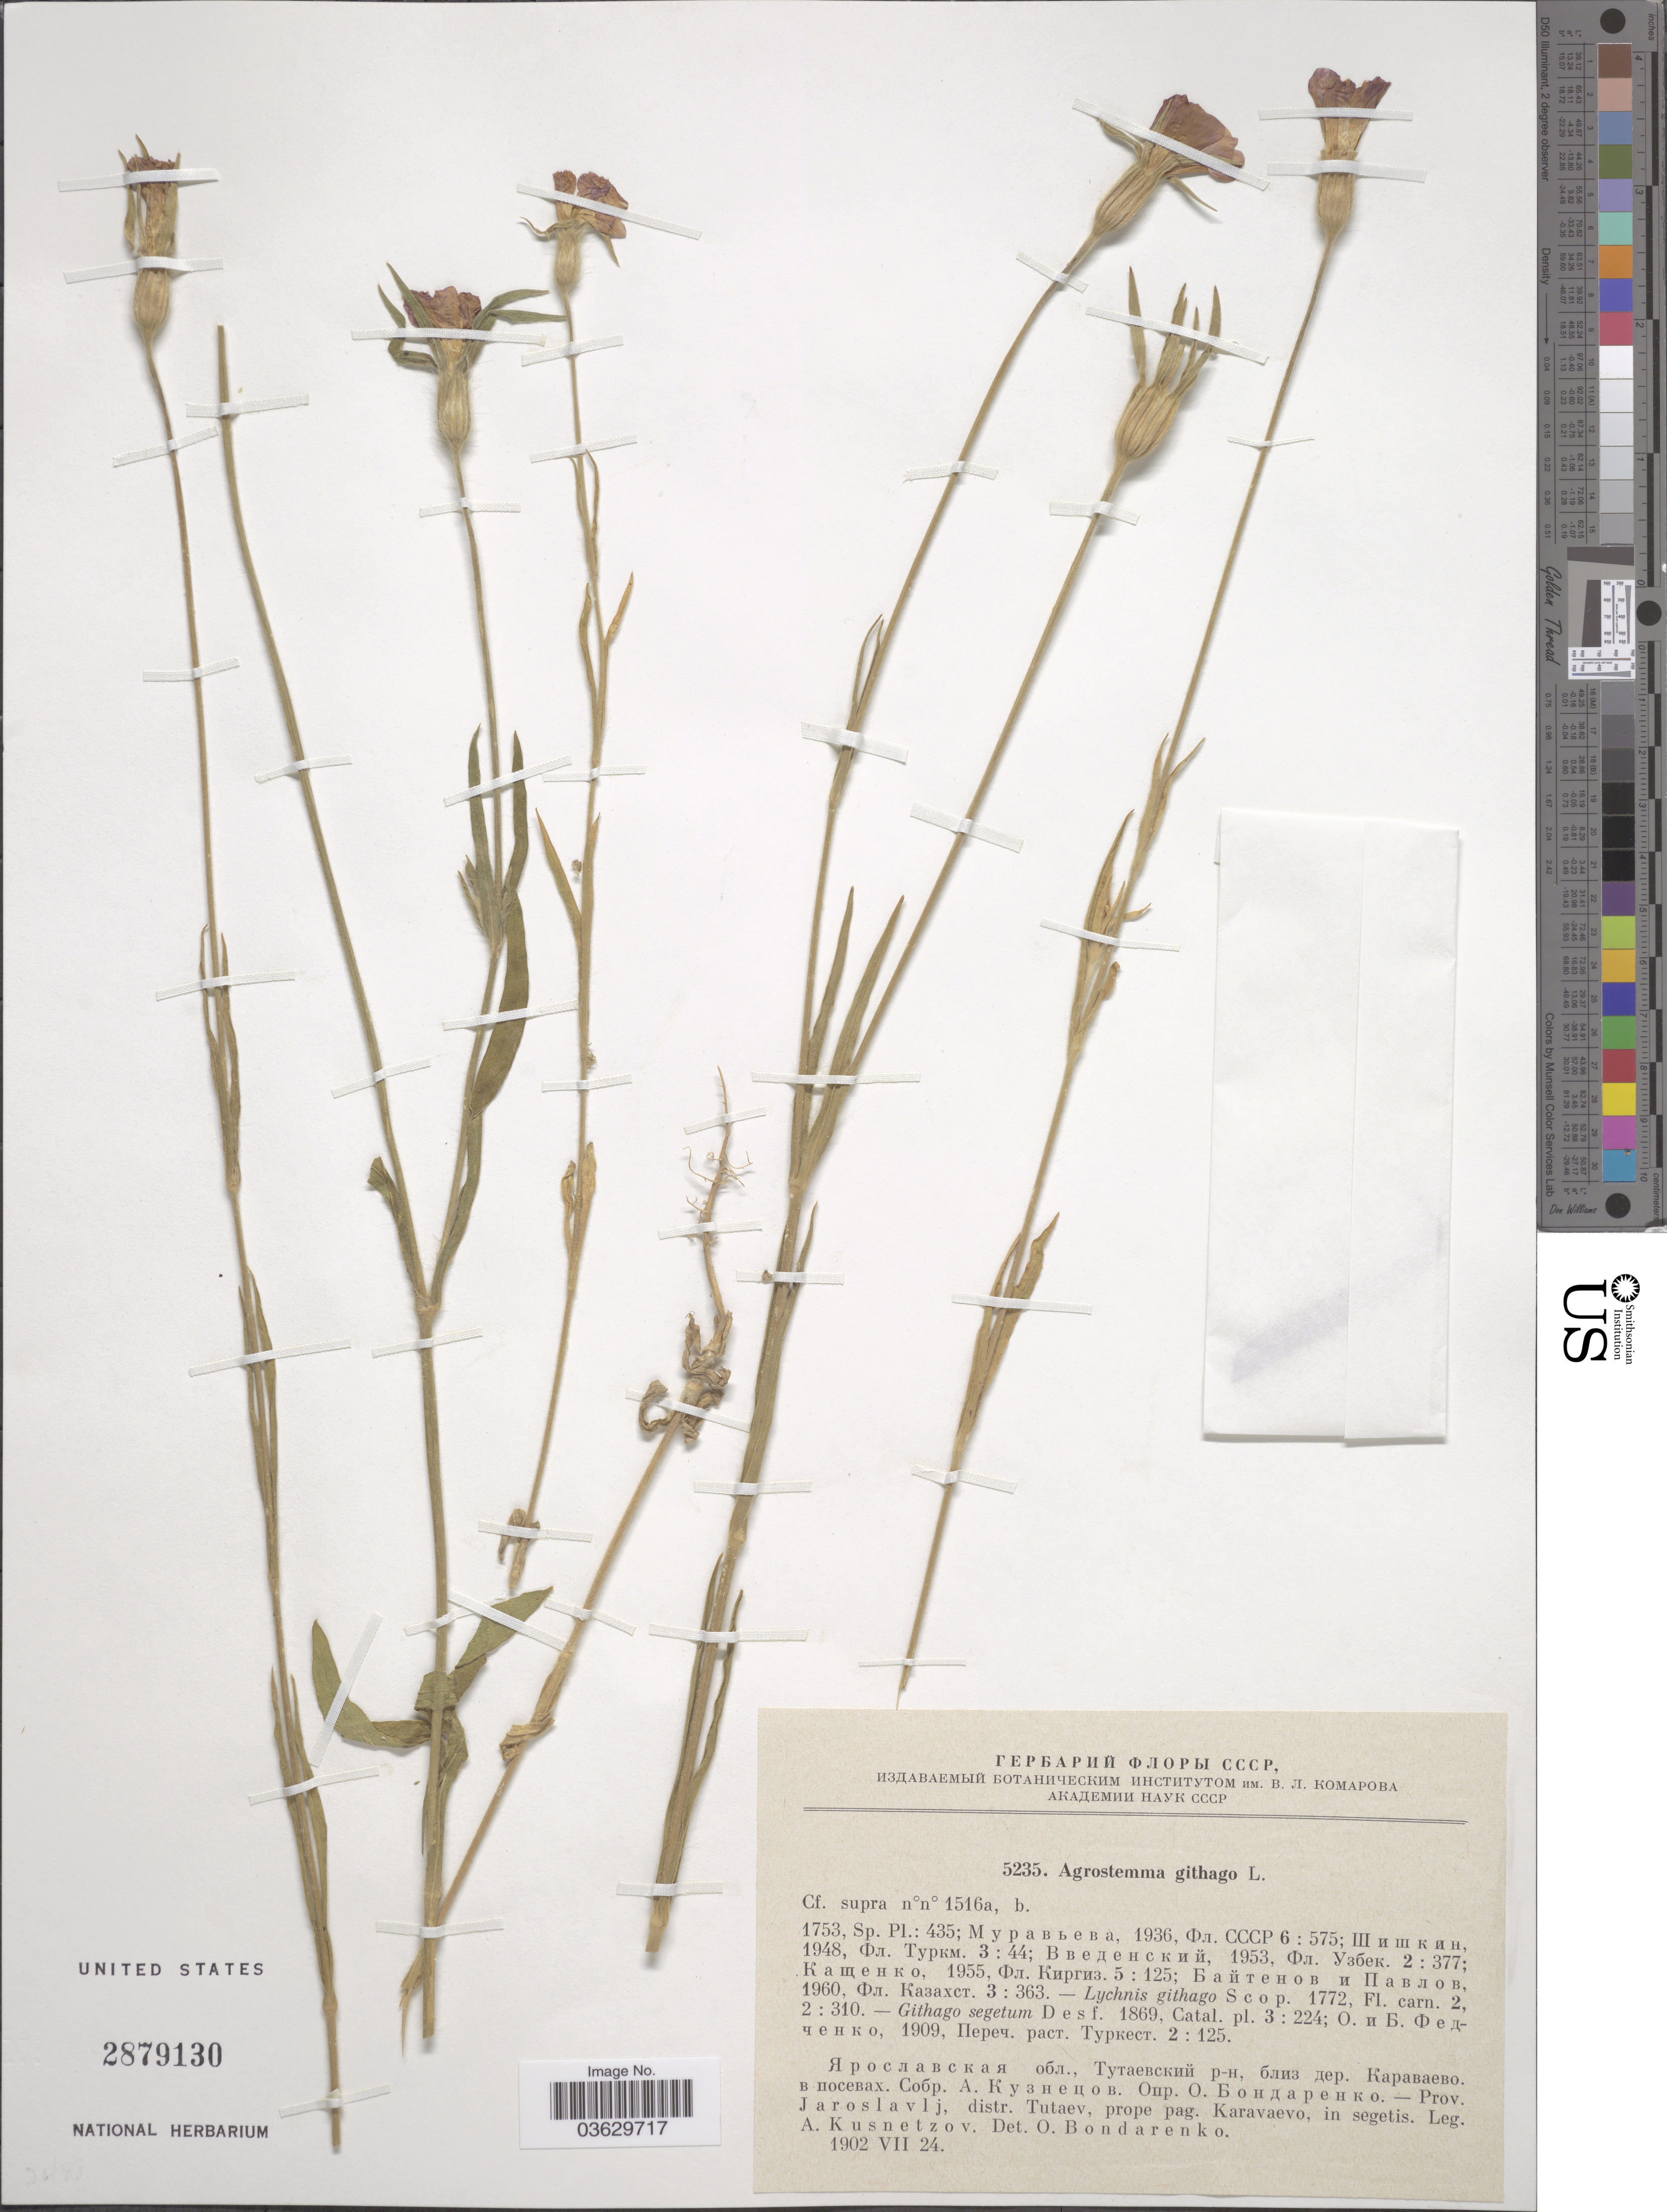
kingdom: Plantae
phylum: Tracheophyta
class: Magnoliopsida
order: Caryophyllales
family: Caryophyllaceae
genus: Agrostemma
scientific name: Agrostemma githago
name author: L.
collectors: A. Kusnetzov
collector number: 5235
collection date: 1902-07-24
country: Russian Federation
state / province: Yaroslavl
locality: Prov. Jaroslavlj, distr. Tutaev, prope pag. Karavaevo, in segetis.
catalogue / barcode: US 2879130